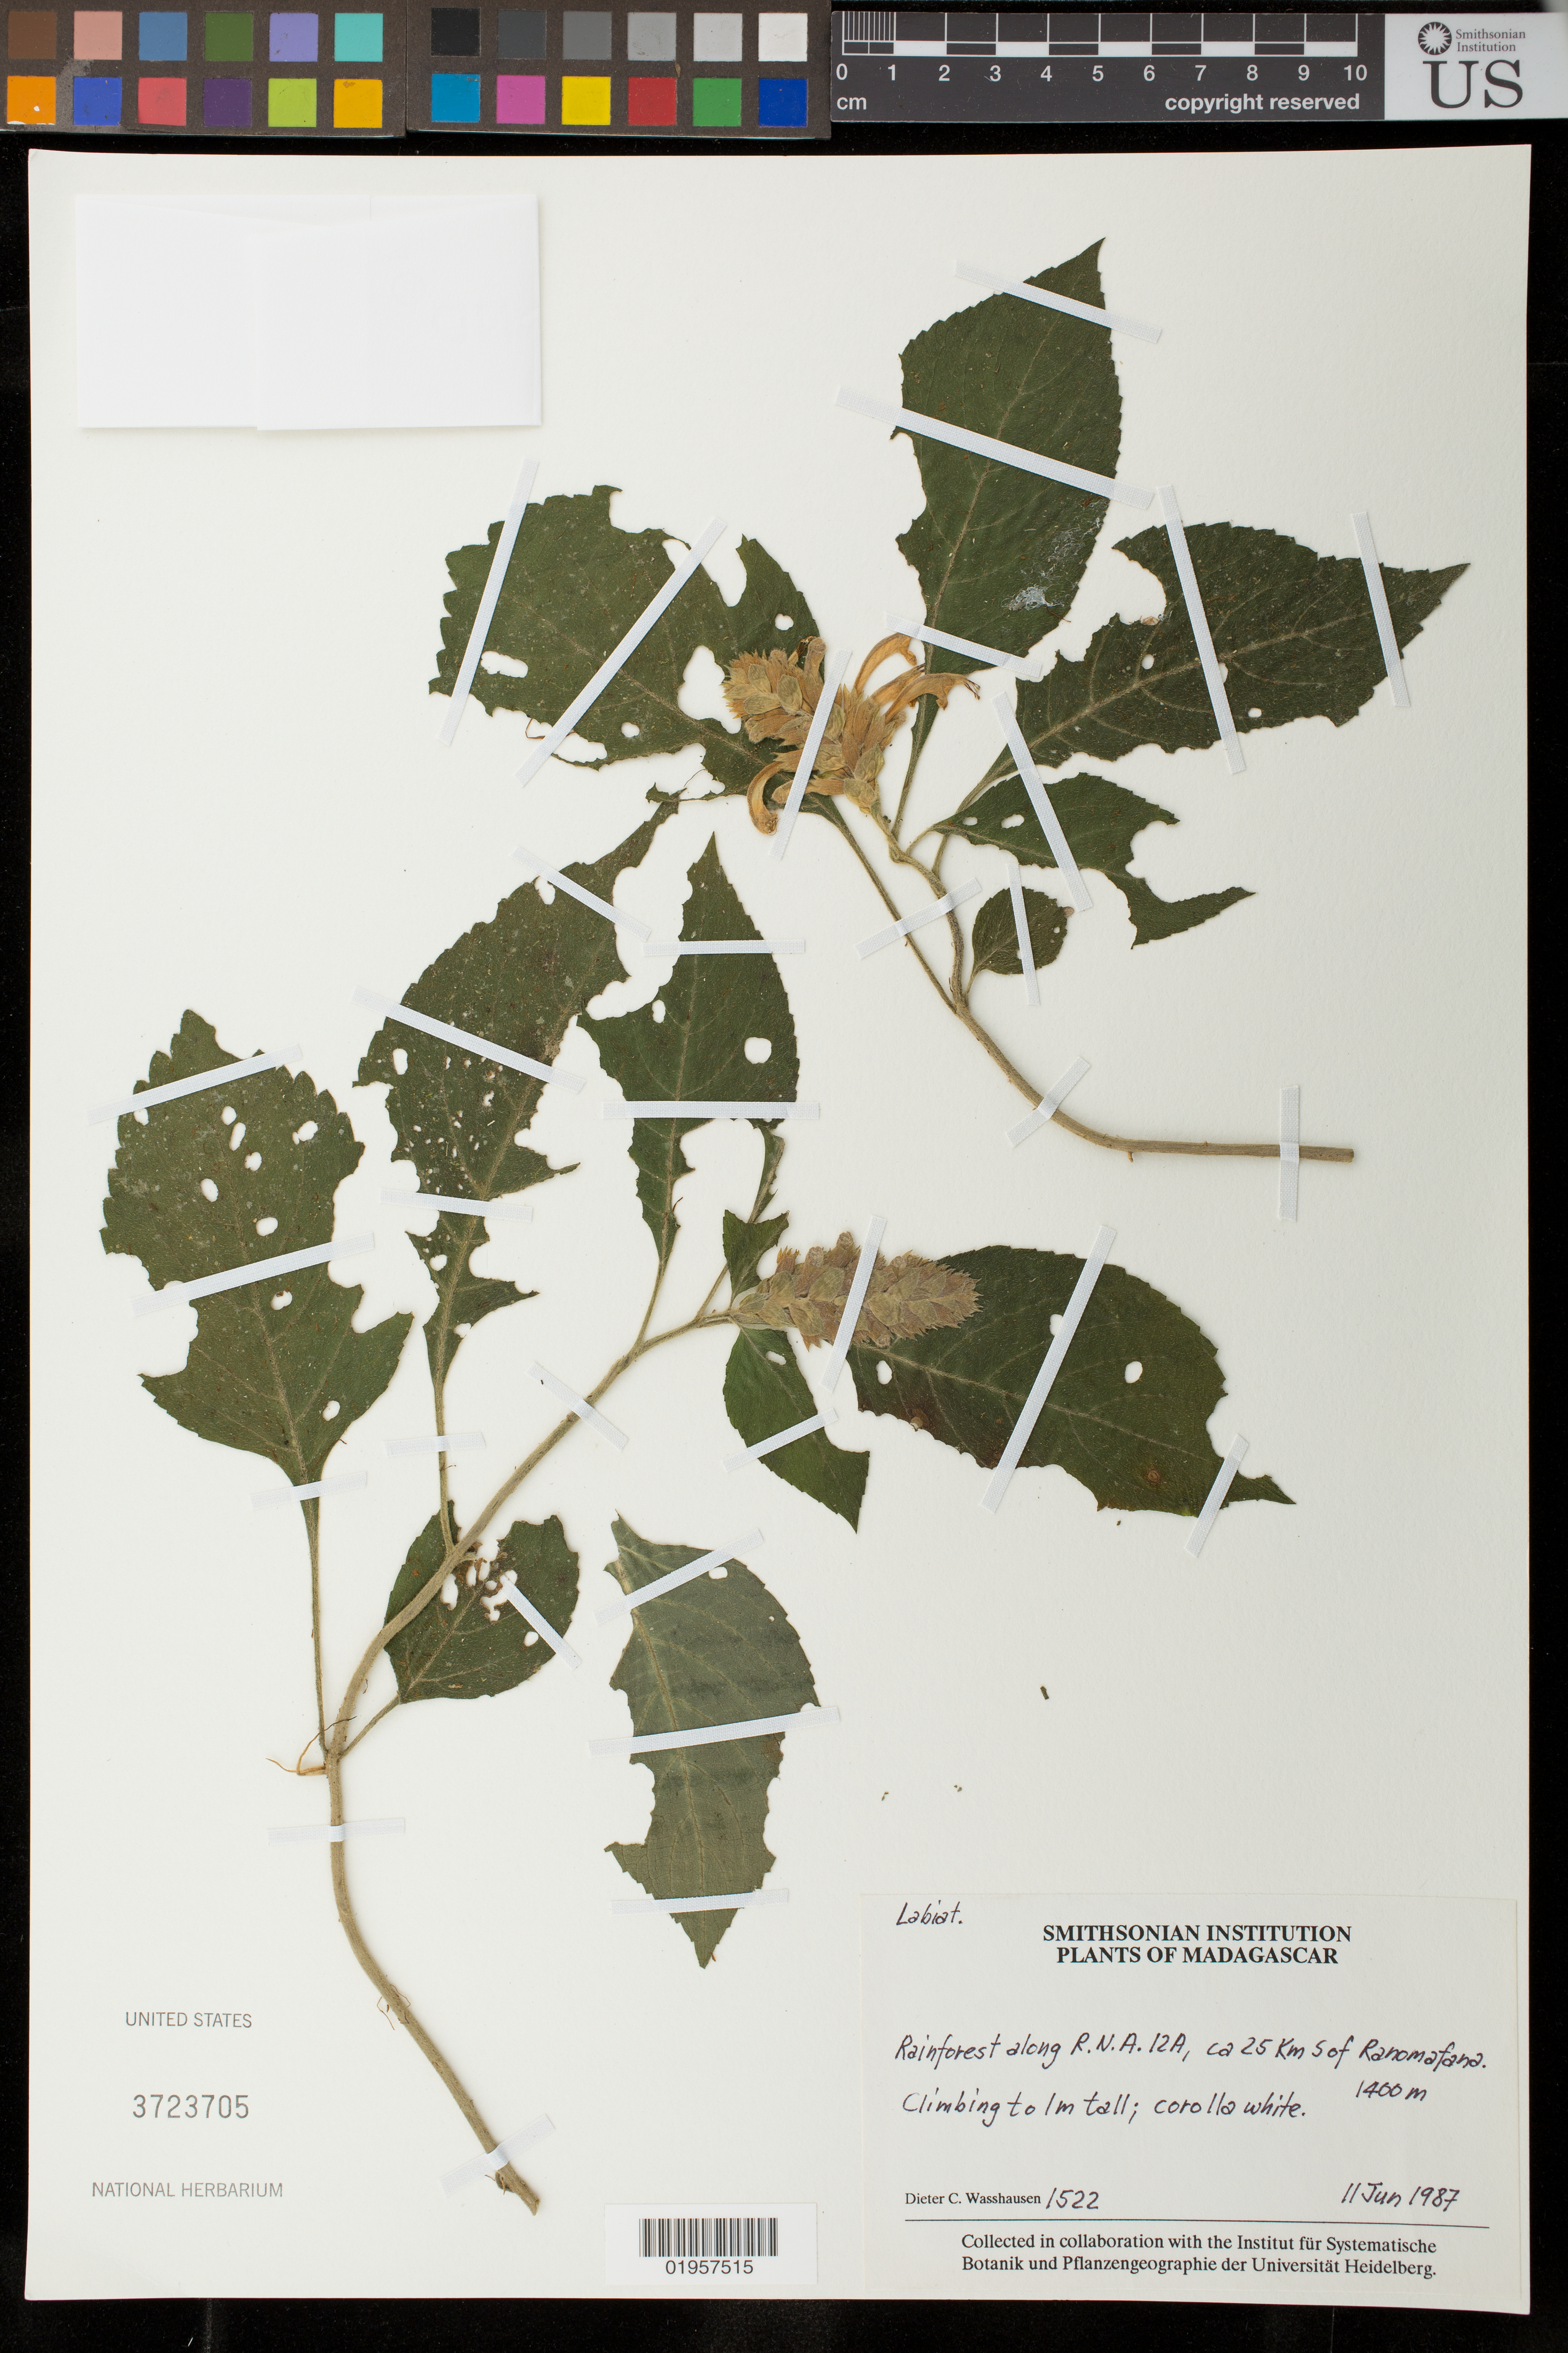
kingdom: Plantae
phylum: Tracheophyta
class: Magnoliopsida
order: Lamiales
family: Lamiaceae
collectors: D. C. Wasshausen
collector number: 1522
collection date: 1987-06-11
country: Madagascar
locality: R.N.A. 12 A, ca. 25 km S of Ranomafana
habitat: Rainforest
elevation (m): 1400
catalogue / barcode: US 3723705